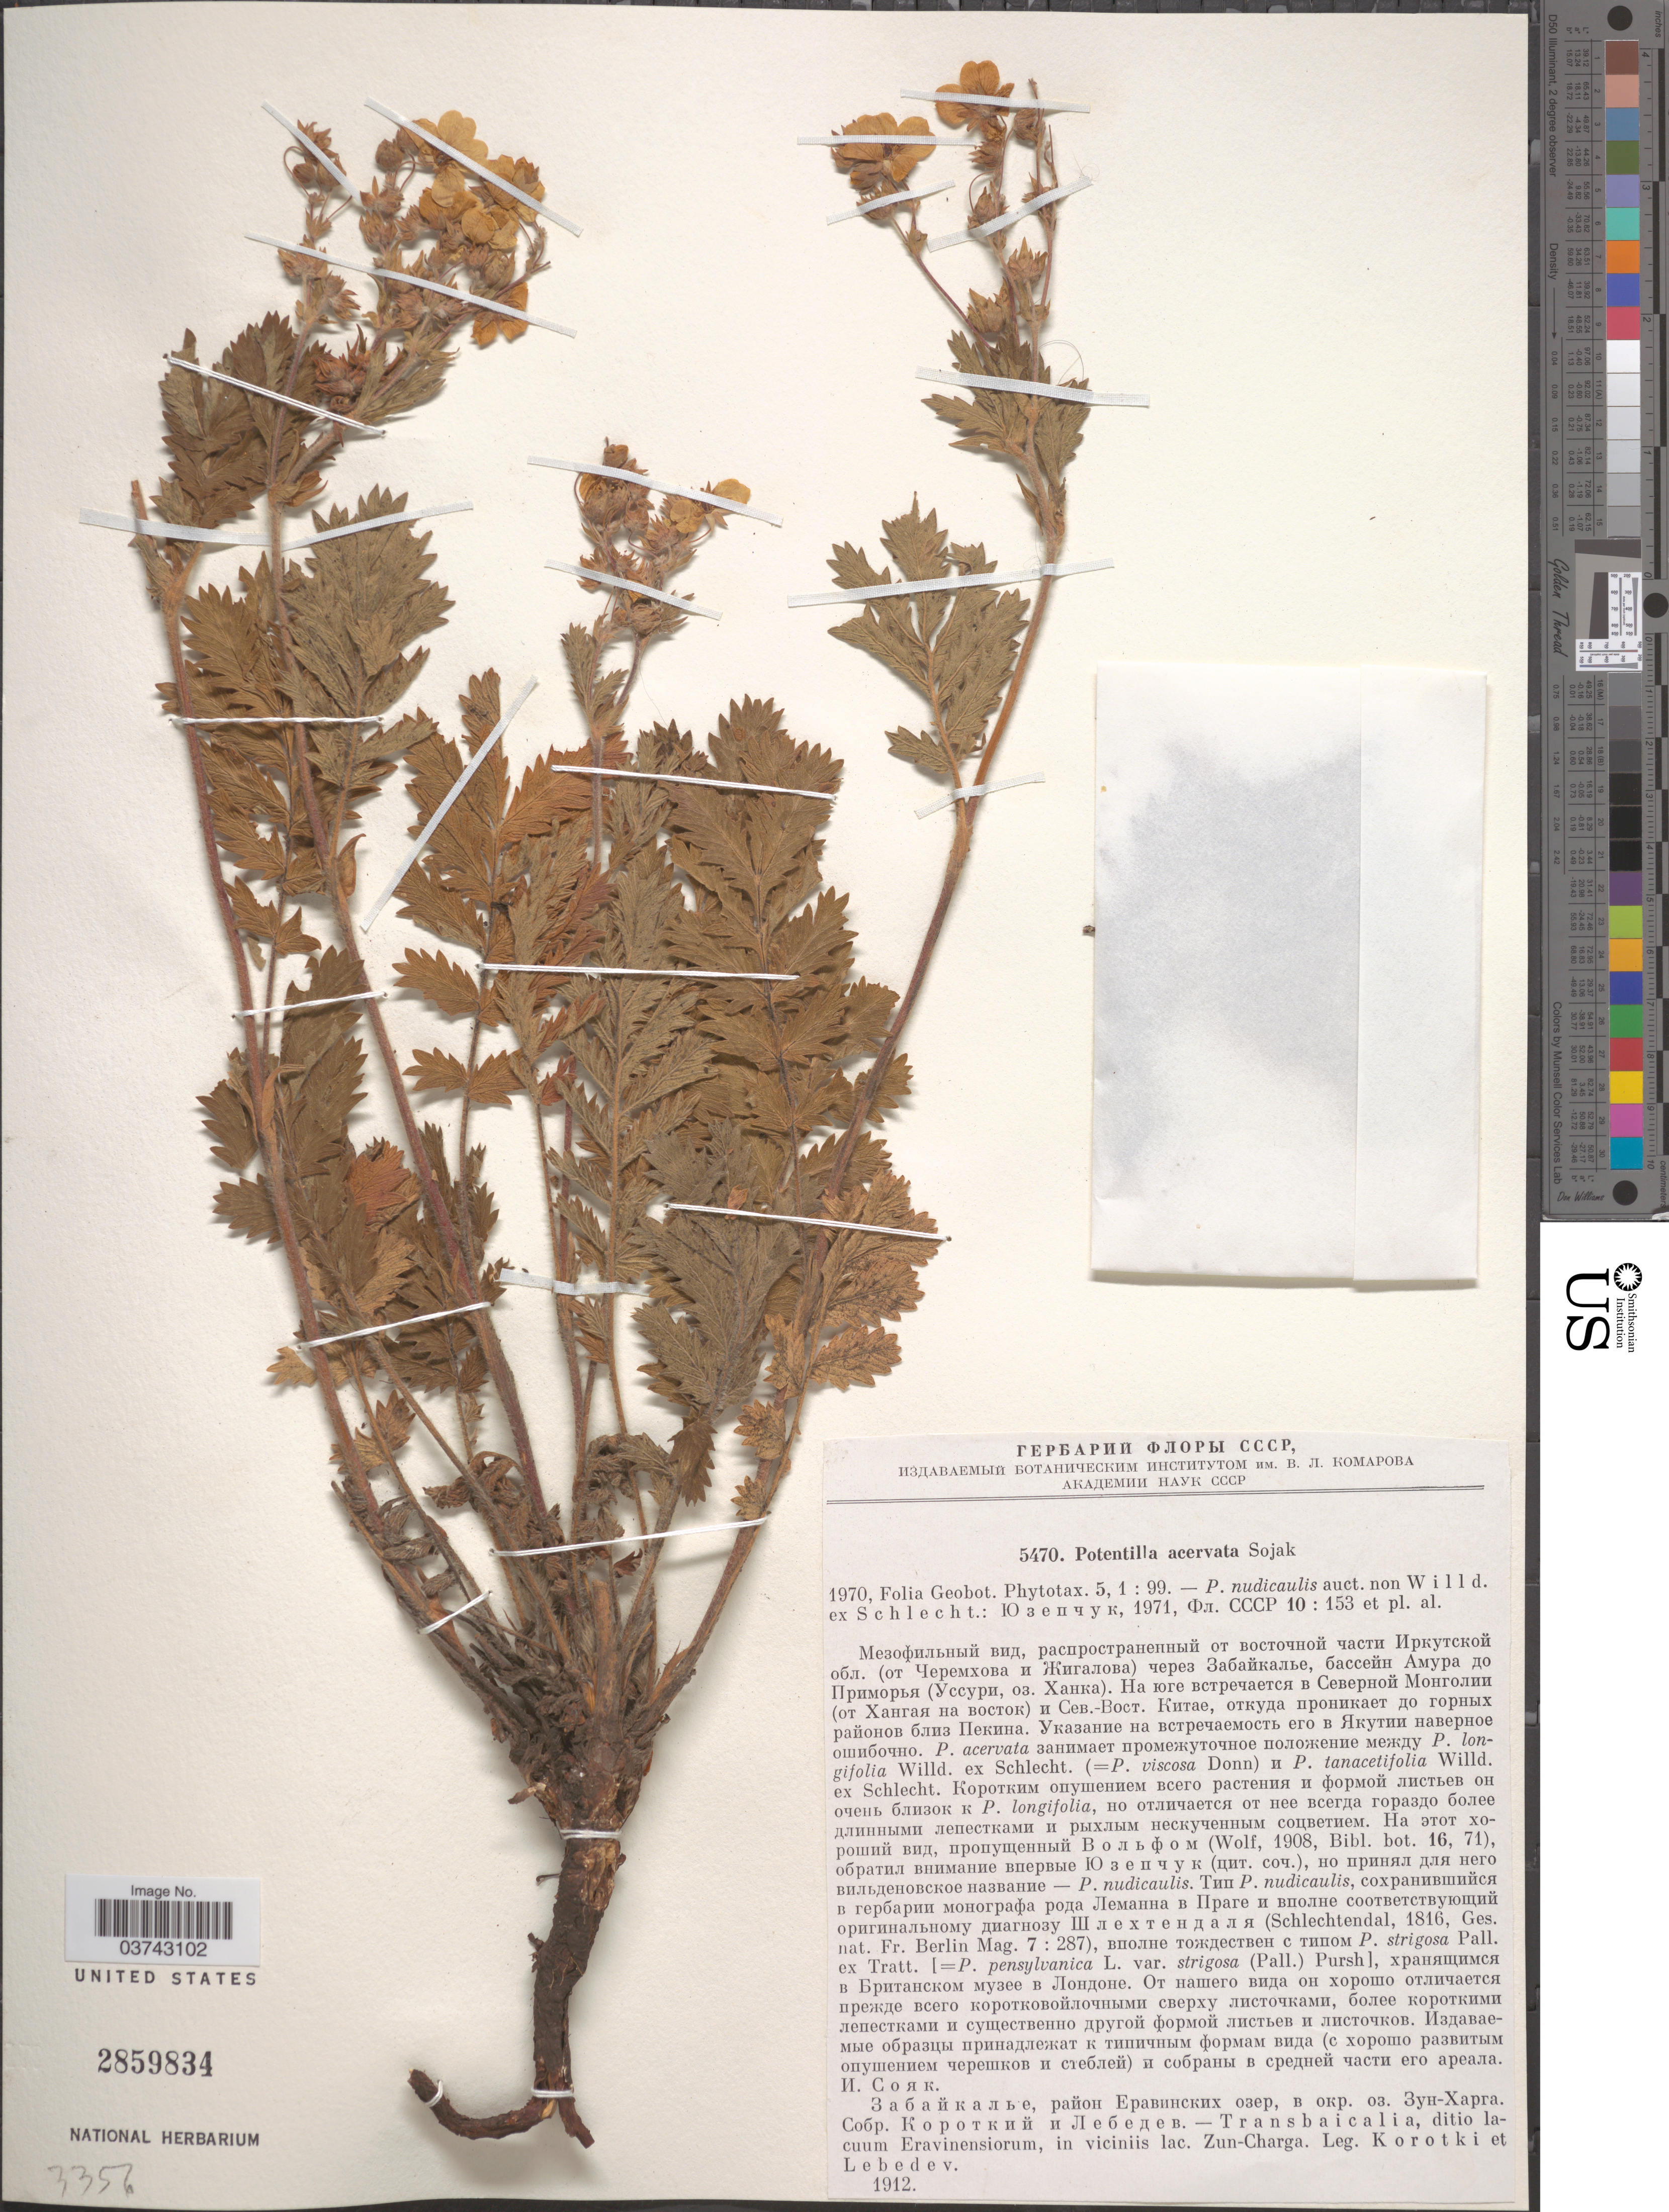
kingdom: Plantae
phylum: Tracheophyta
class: Magnoliopsida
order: Rosales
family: Rosaceae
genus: Potentilla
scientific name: Potentilla acervata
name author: Soják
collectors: M. Korotki & Lebedev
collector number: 5470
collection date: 1912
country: Russian Federation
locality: Transbaicalia, ditio lacuum Eravinensiorum, in viciniis lac. Zun-Charga.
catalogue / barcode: US 2859834